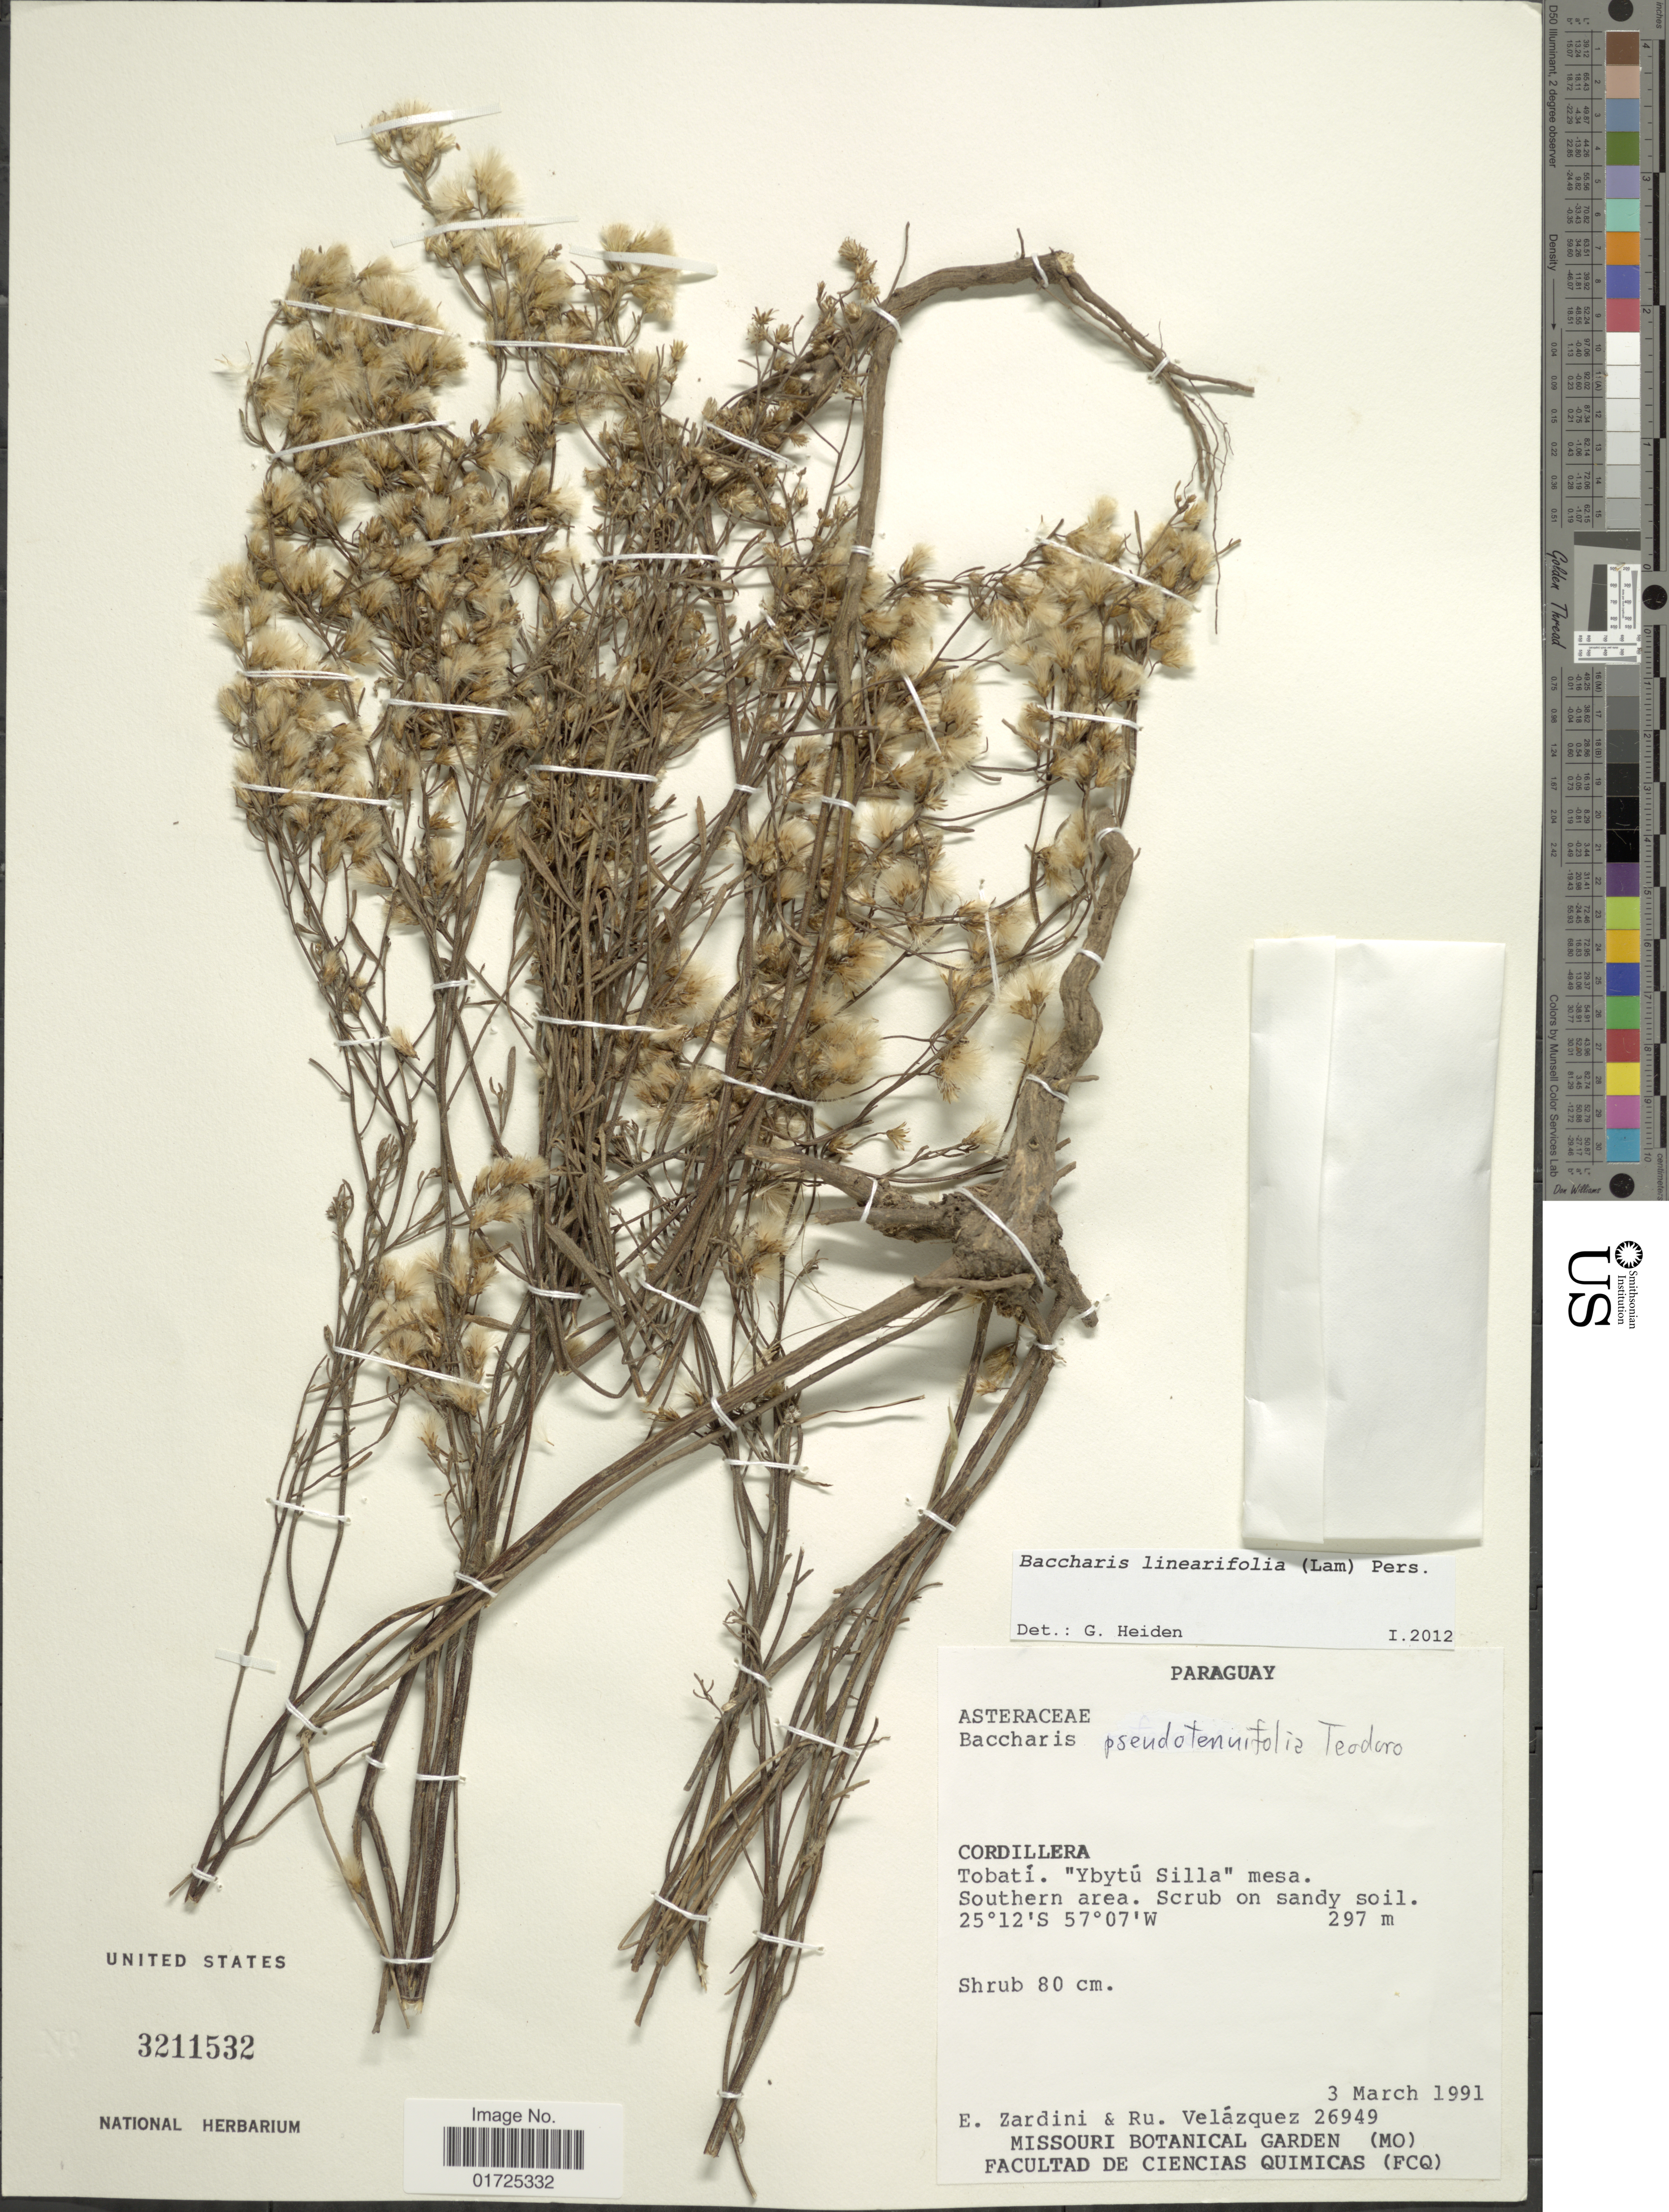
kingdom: Plantae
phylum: Tracheophyta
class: Magnoliopsida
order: Asterales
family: Asteraceae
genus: Baccharis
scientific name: Baccharis linearifolia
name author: (Lam.) Pers.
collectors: E. M. Zardini & R. Velázquez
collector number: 26949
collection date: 1991-03-03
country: Paraguay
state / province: Cordillera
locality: Cordillera. Tobati. "Ybytú Silla" mesa. Southern area.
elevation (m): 297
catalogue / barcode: US 3211532